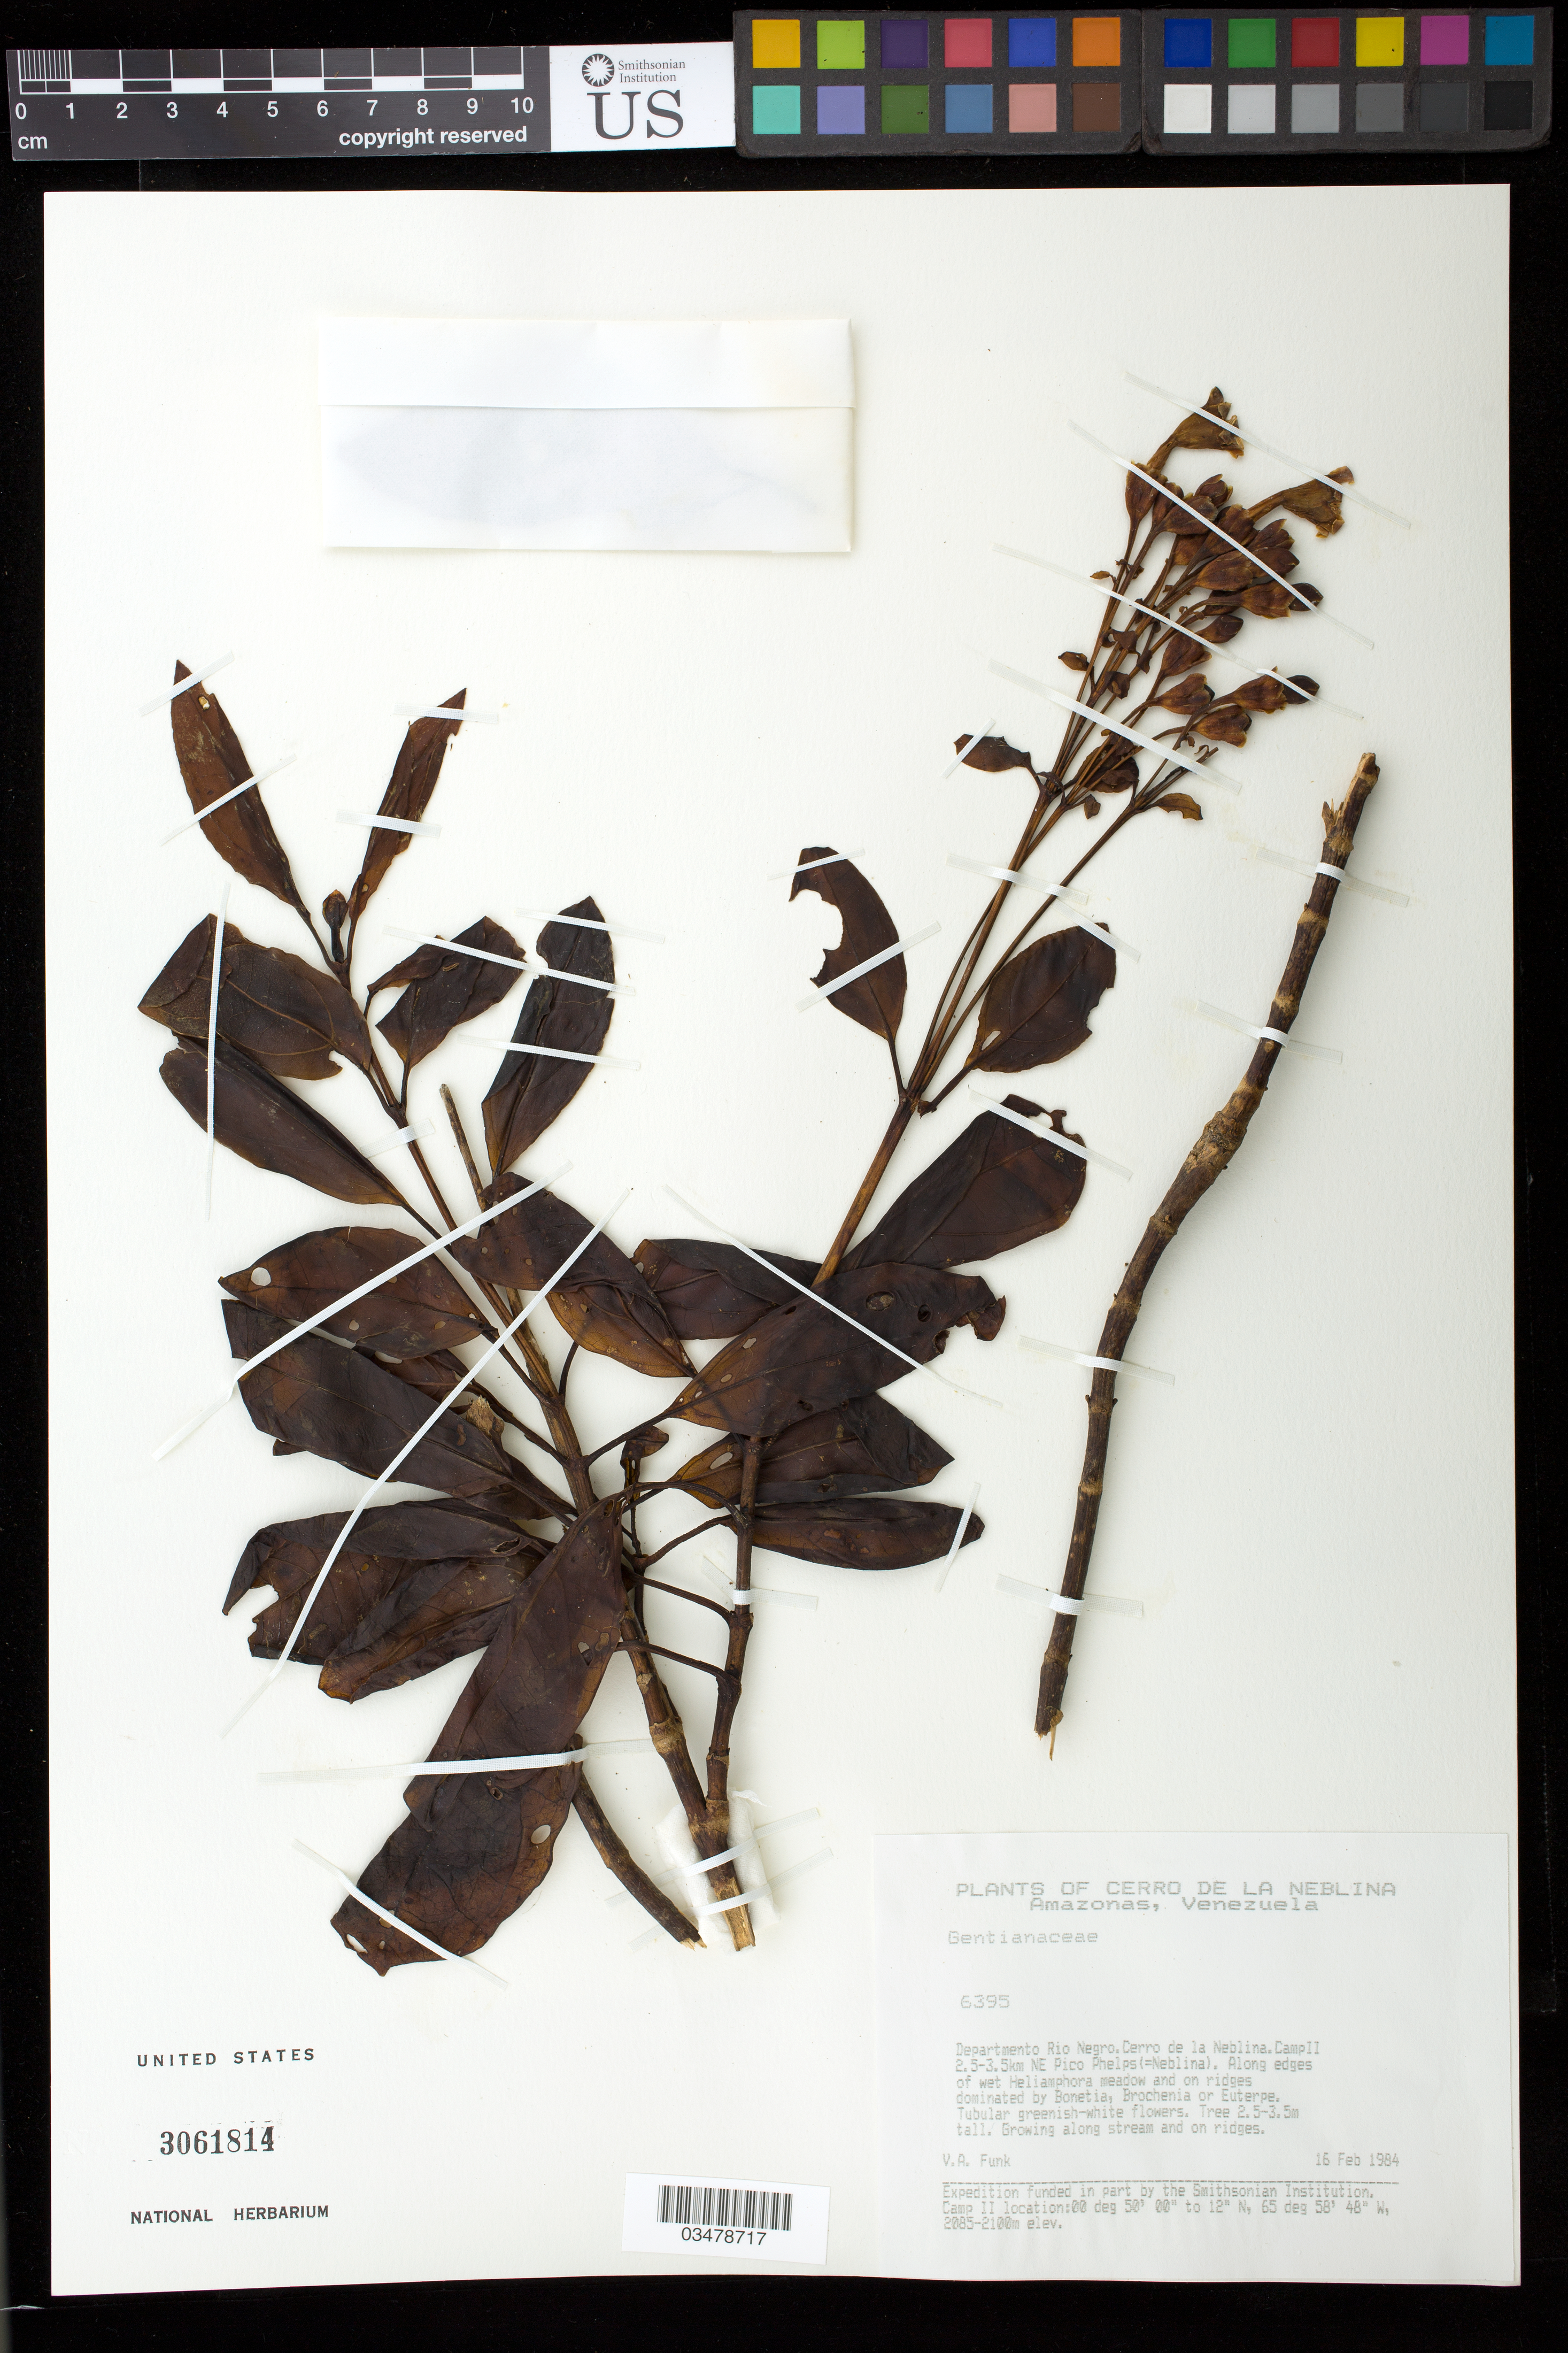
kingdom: Plantae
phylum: Tracheophyta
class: Magnoliopsida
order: Gentianales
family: Gentianaceae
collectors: V. Funk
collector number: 6395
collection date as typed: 16-Feb-84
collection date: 1984-02-16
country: Venezuela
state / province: Amazonas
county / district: Río Negro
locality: Cerro de la Neblina, Camp II 2.5-3.5 km NE Pico Phelps (=Neblina)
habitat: along edges of wet Heliamphora meadow and on ridges dominated by Bonnetia, Brocchinia, or Euterpe.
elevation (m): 2085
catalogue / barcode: US 3061814